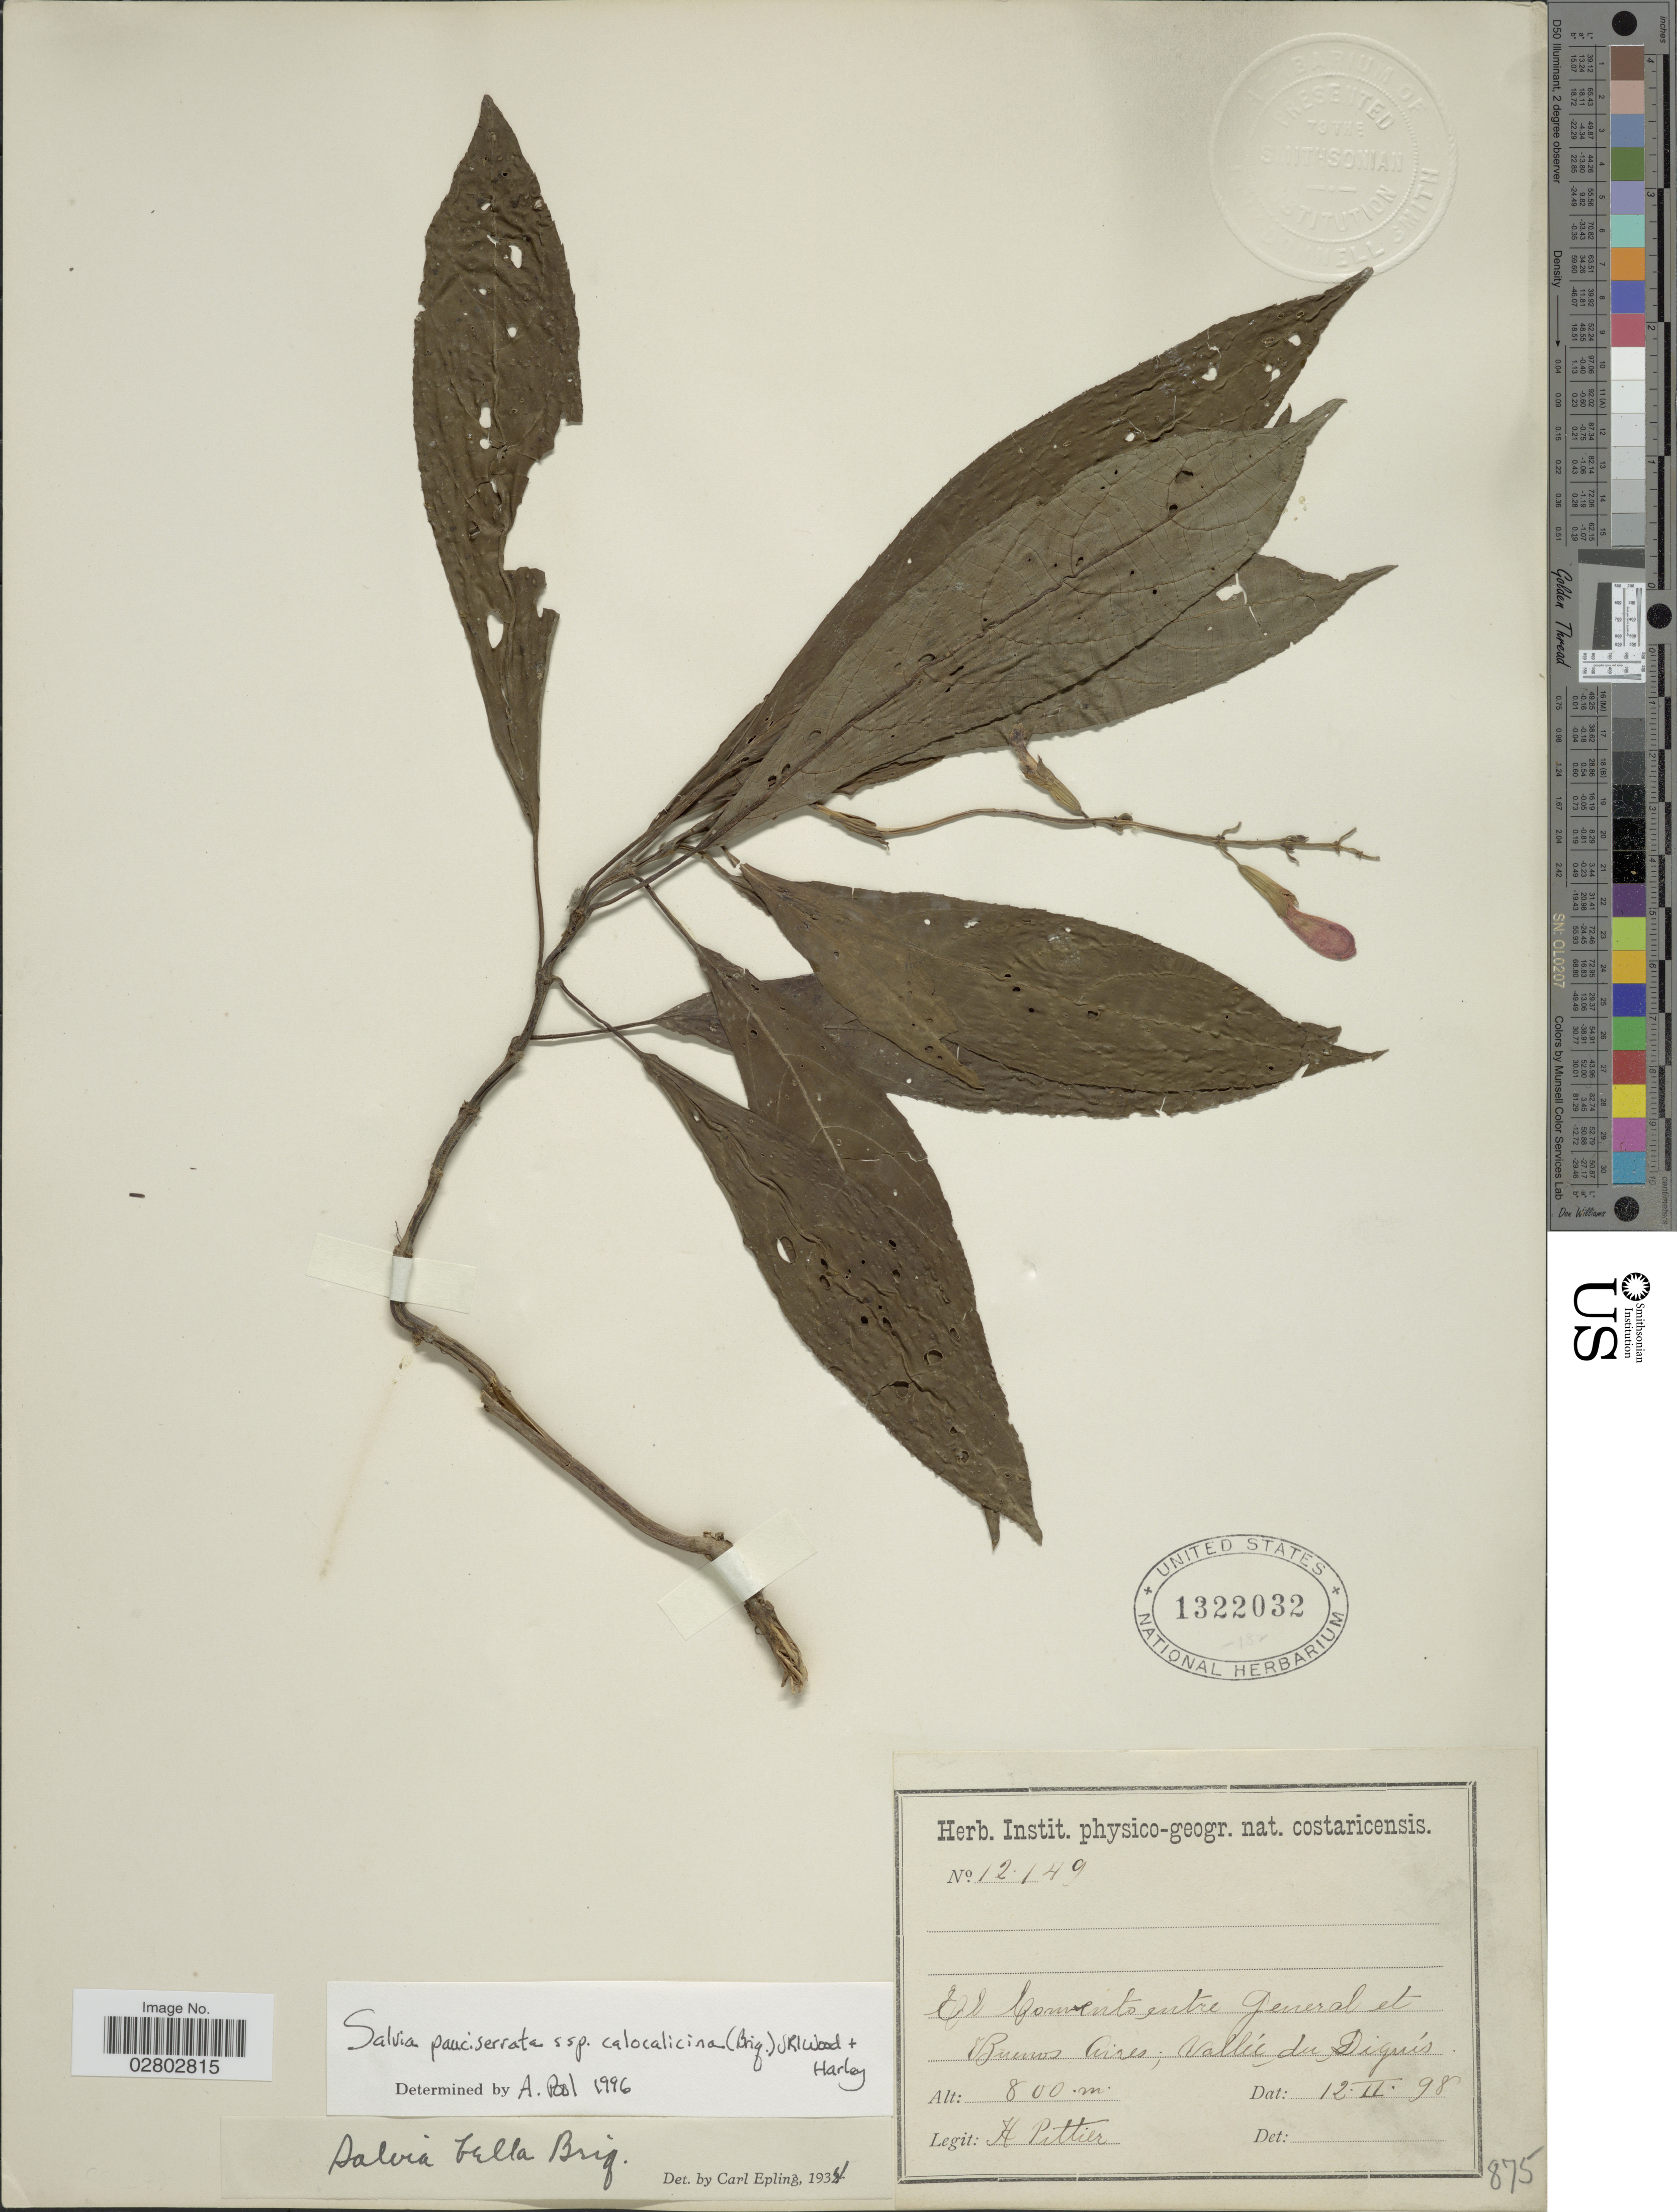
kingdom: Plantae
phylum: Tracheophyta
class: Magnoliopsida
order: Lamiales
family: Lamiaceae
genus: Salvia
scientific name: Salvia pauciserrata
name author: Benth.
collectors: H. F. Pittier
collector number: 12149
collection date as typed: Transcribed d/m/y: 12/2/98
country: Costa Rica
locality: El Convento entre General et Buenos Aires; valleé du Diquis.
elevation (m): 800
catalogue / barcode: US 1322032